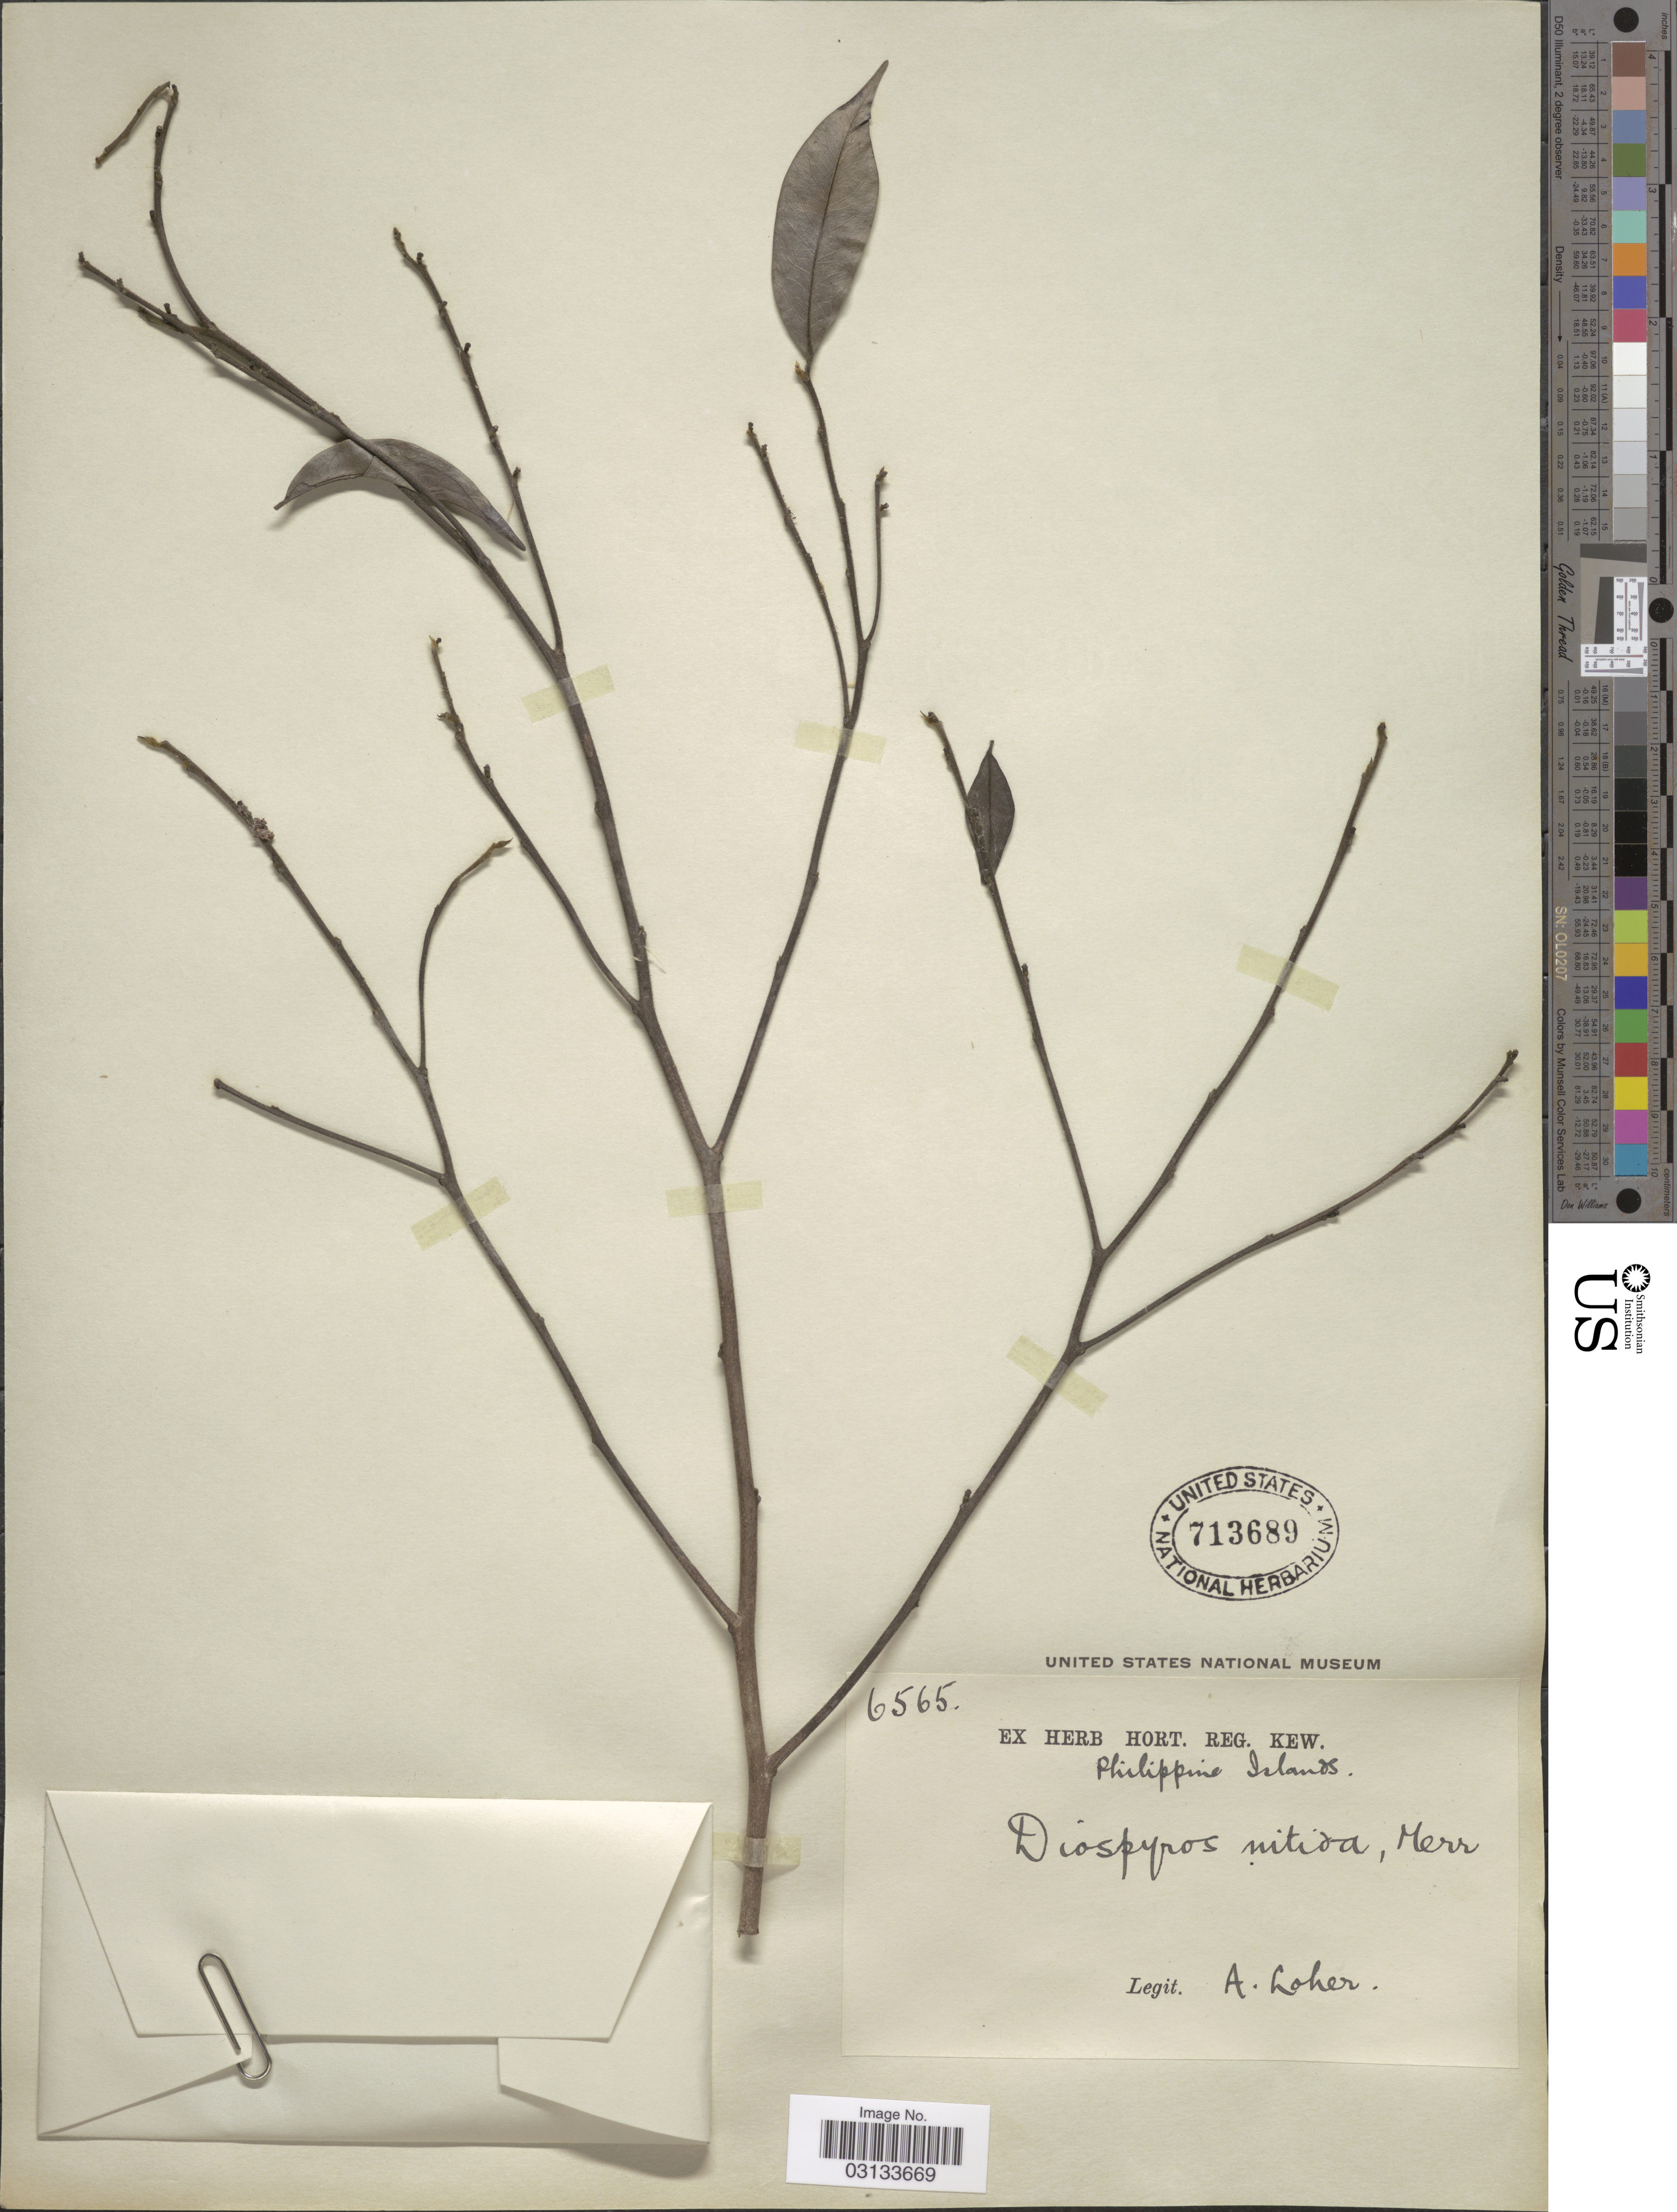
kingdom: Plantae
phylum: Tracheophyta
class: Magnoliopsida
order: Ericales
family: Ebenaceae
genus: Diospyros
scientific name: Diospyros nitida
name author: Merr.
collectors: A. Loher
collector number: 6565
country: Philippines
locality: Philippine Islands.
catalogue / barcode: US 713689